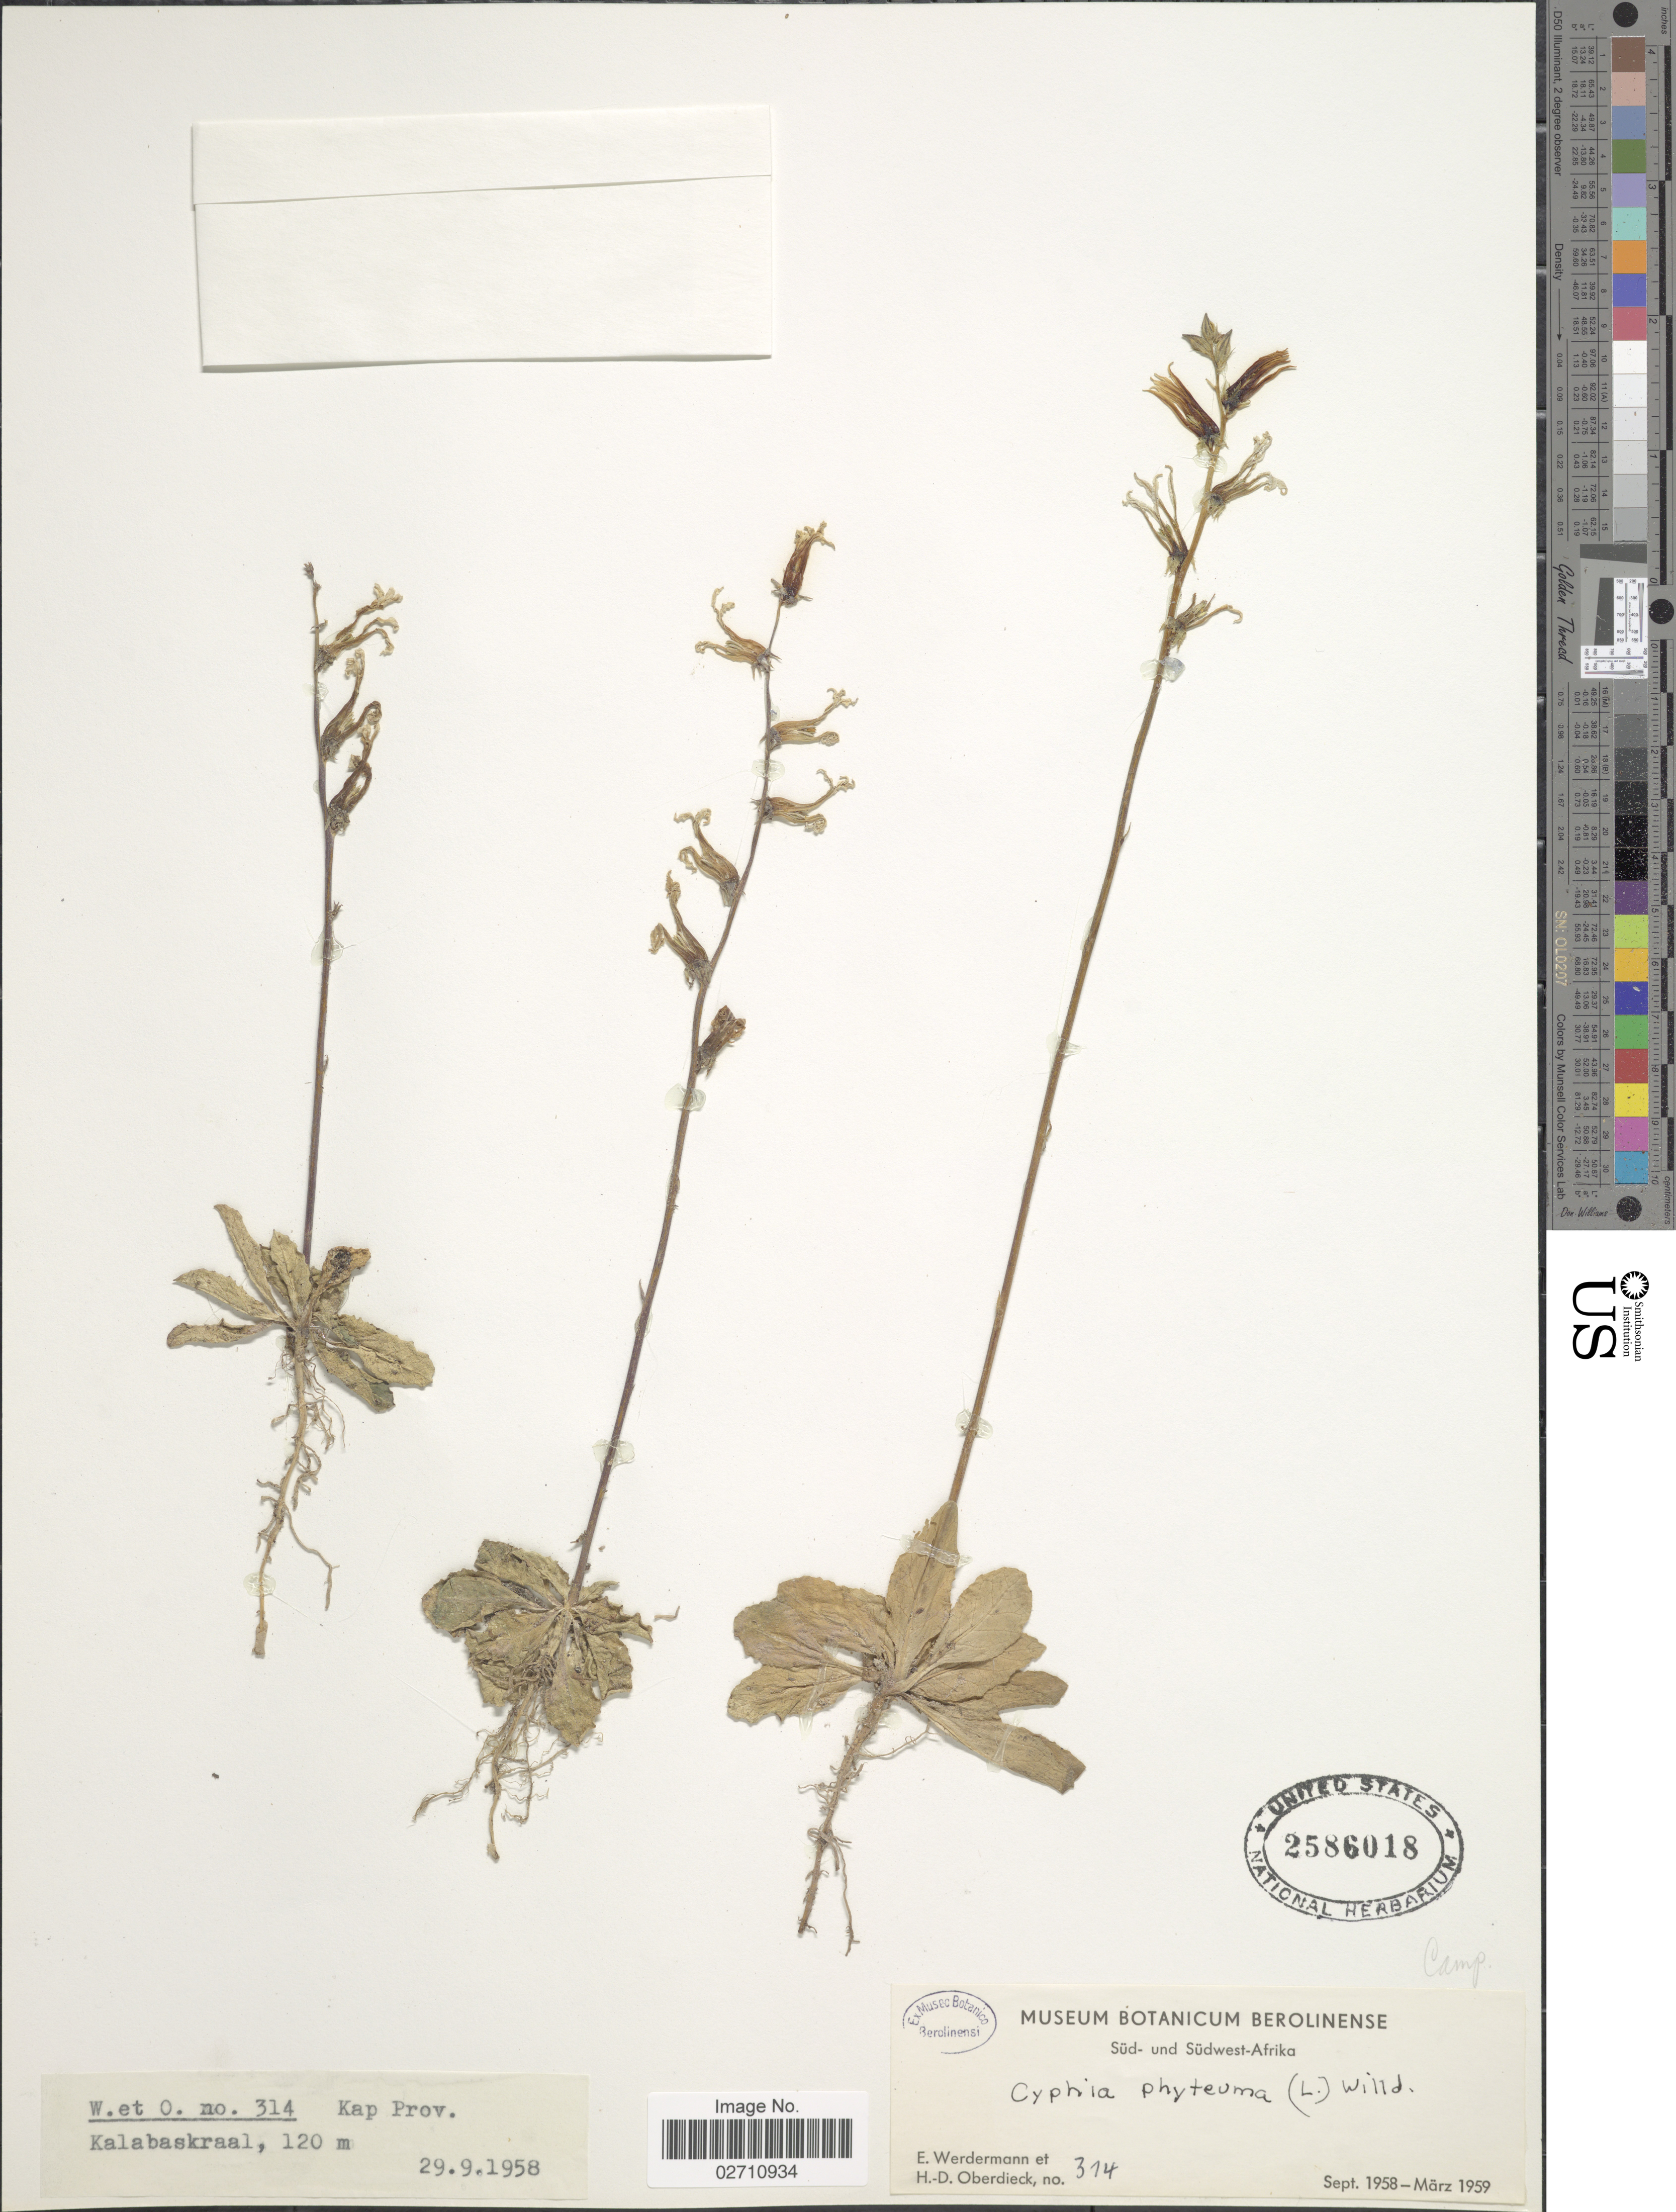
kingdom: Plantae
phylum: Tracheophyta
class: Magnoliopsida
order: Asterales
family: Campanulaceae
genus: Cyphia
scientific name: Cyphia phyteuma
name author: (L.) Willd.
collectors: E. Werdermann & H. Oberdieck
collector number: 314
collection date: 1958-09/1959-03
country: South Africa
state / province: Western Cape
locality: Sud- und Sudwest-Afrika, Kap Prov., Kalabaskraal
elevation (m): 120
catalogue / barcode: US 2586018